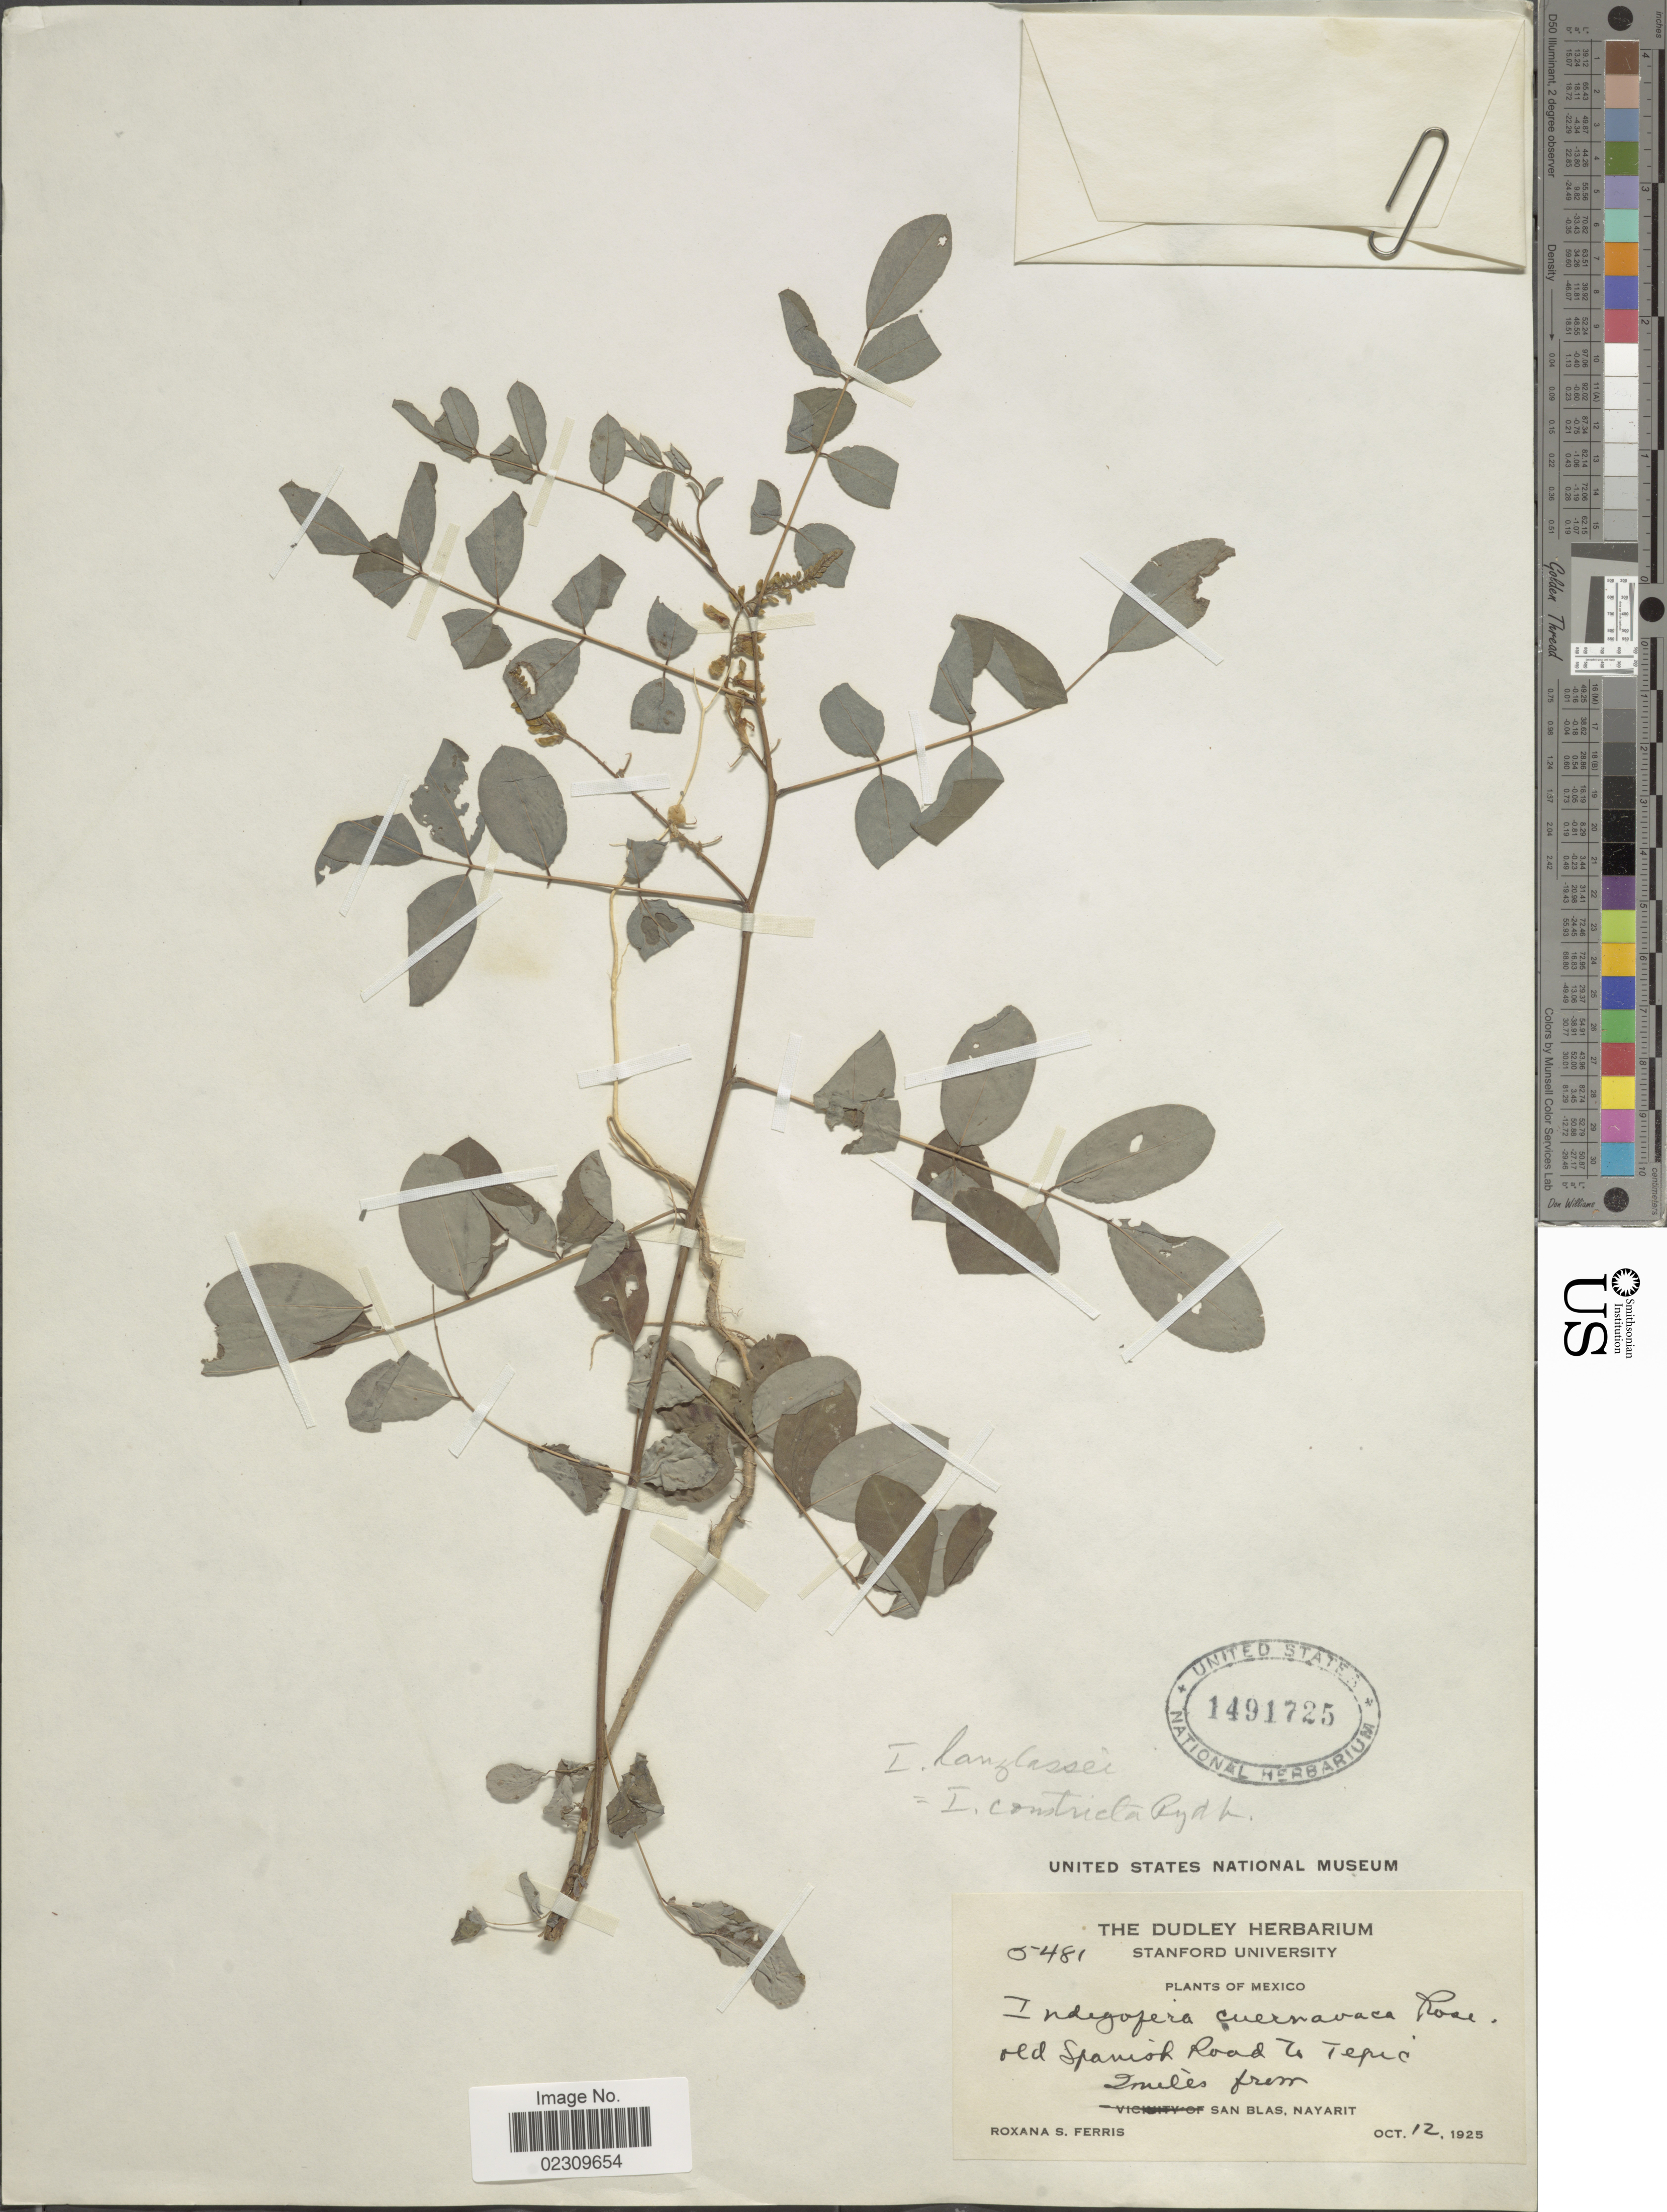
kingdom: Plantae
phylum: Tracheophyta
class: Magnoliopsida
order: Fabales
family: Fabaceae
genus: Indigofera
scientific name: Indigofera cuernavacana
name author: Rose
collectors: R. S. Ferris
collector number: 5481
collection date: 1925-10-12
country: Mexico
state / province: Nayarit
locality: Old Spanish Road to Tepic 2 miles from San Blas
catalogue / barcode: US 1491725